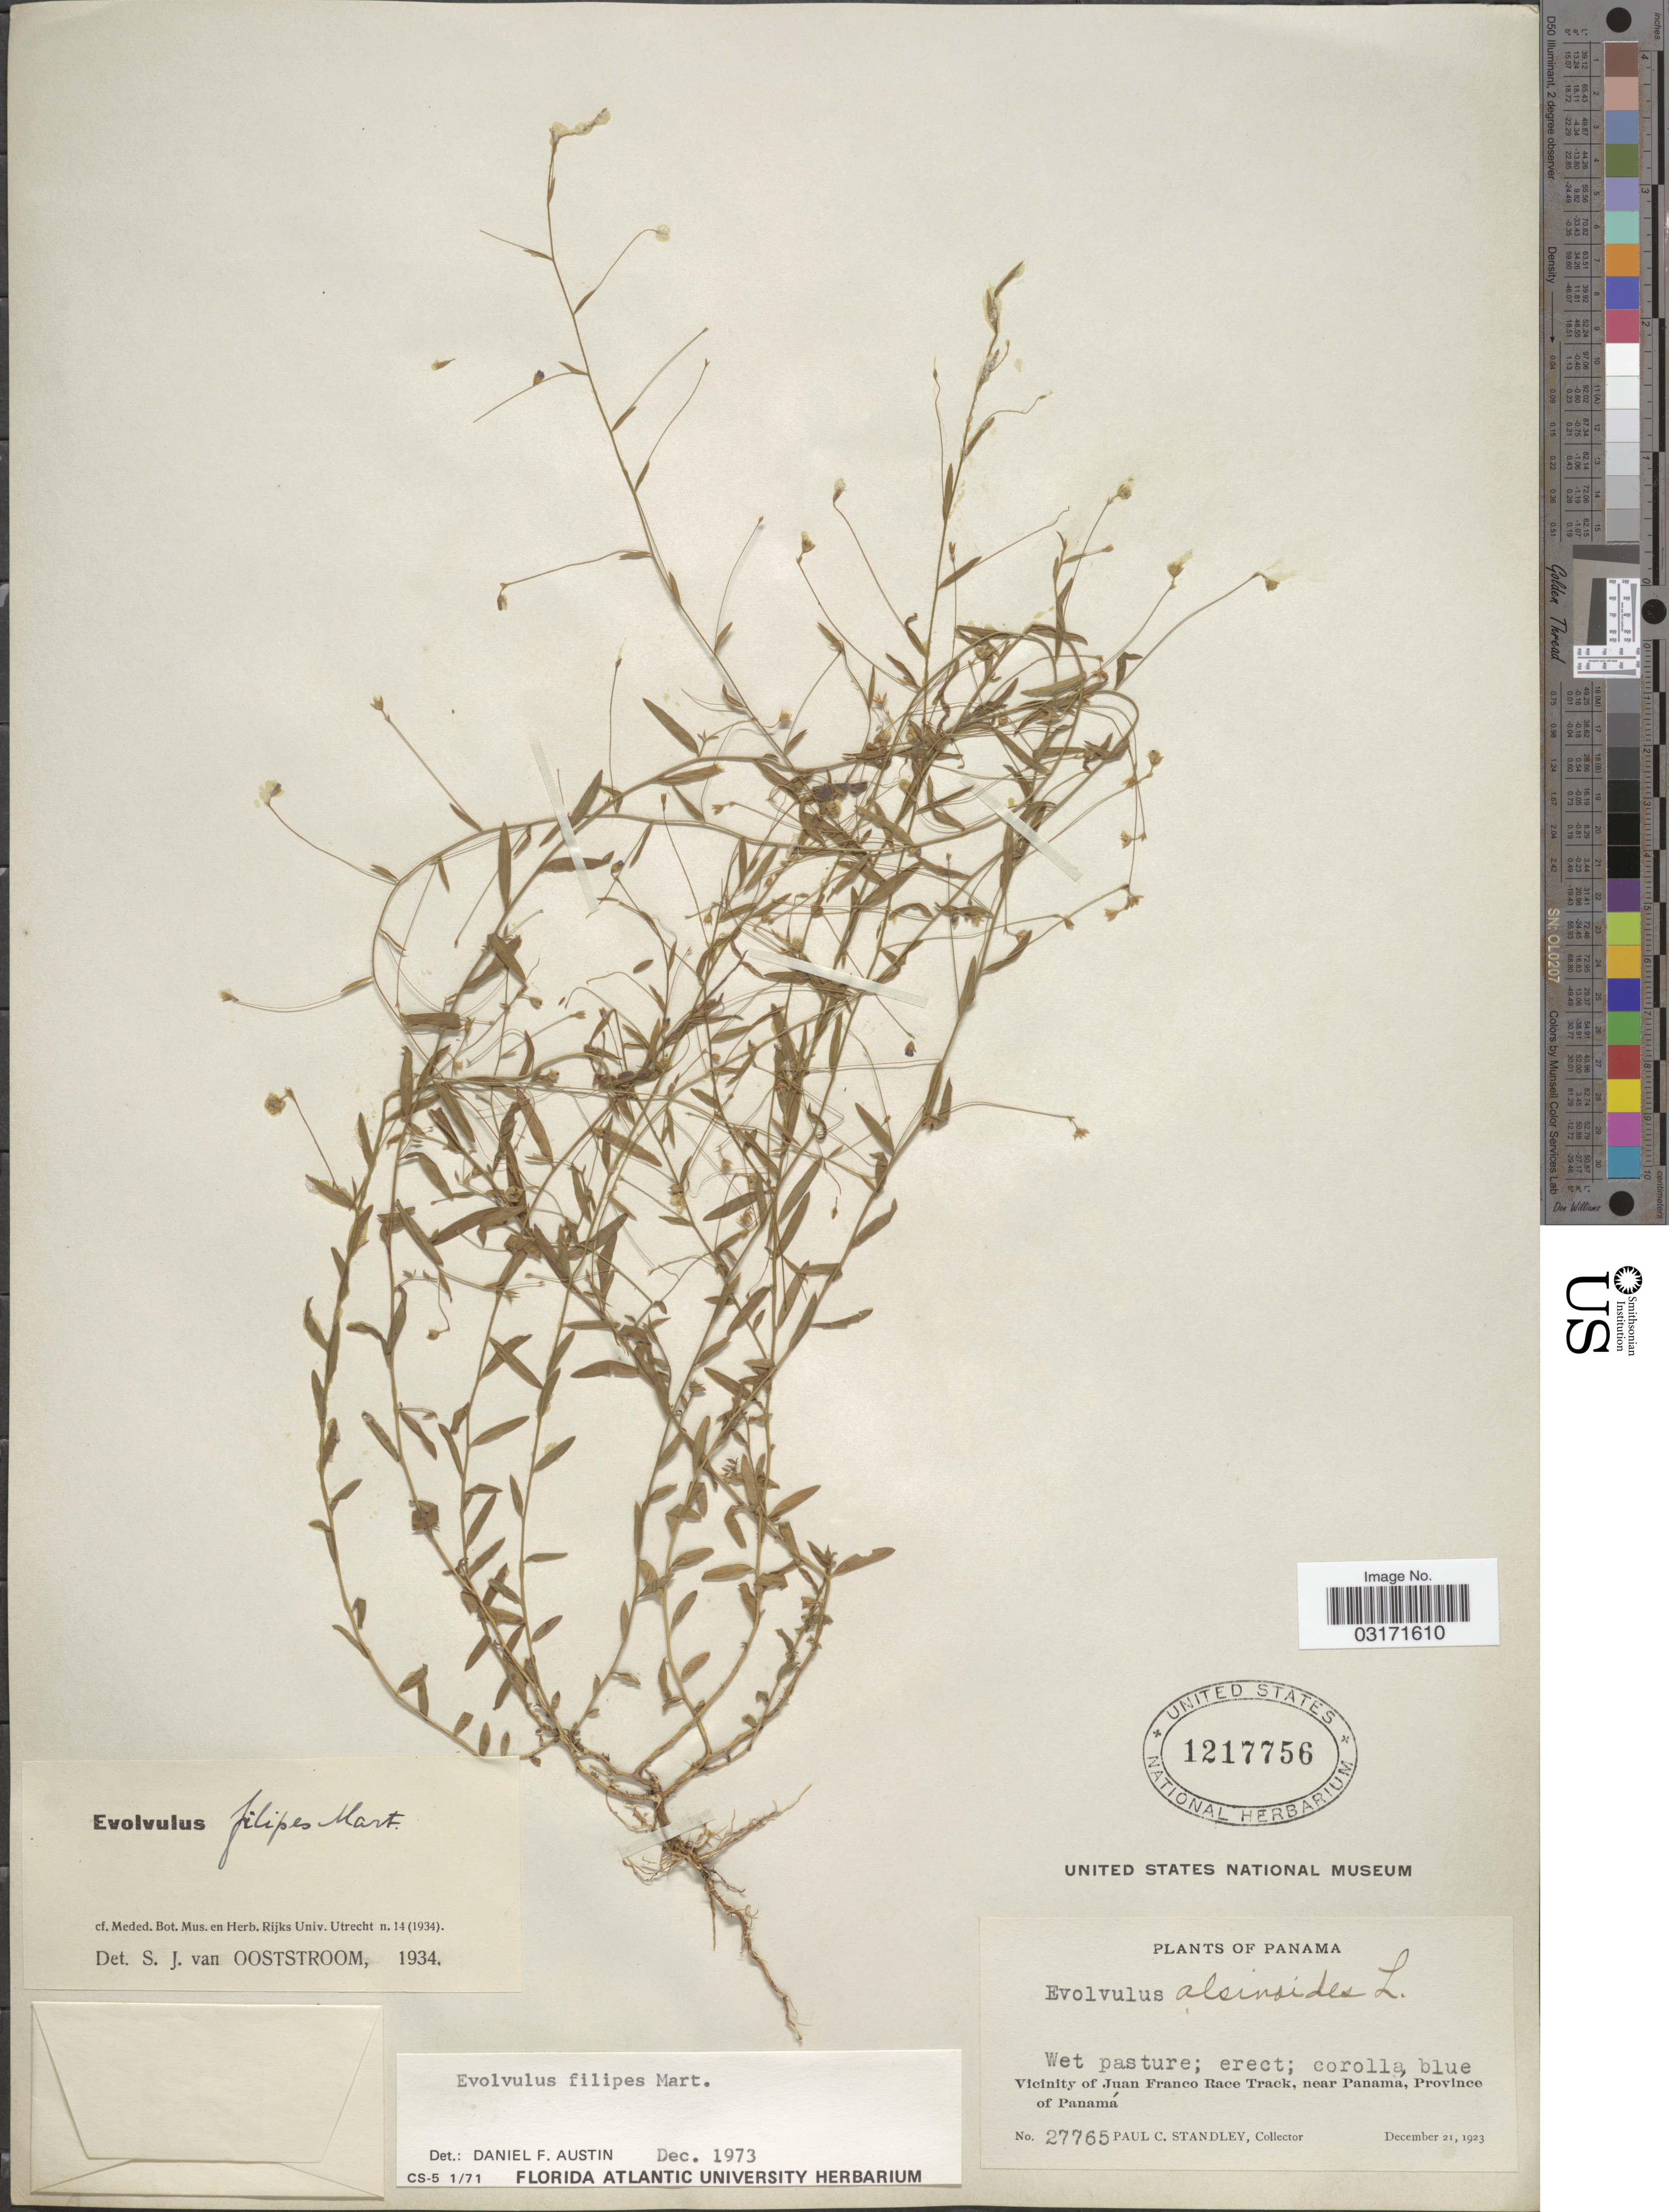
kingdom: Plantae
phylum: Tracheophyta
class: Magnoliopsida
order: Solanales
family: Convolvulaceae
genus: Evolvulus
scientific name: Evolvulus filipes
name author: Mart.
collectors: P. C. Standley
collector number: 27765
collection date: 1923-12-21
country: Panama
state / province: Panamá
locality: Vicinity of Juan Franco Race Track, near Panama.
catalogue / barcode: US 1217756